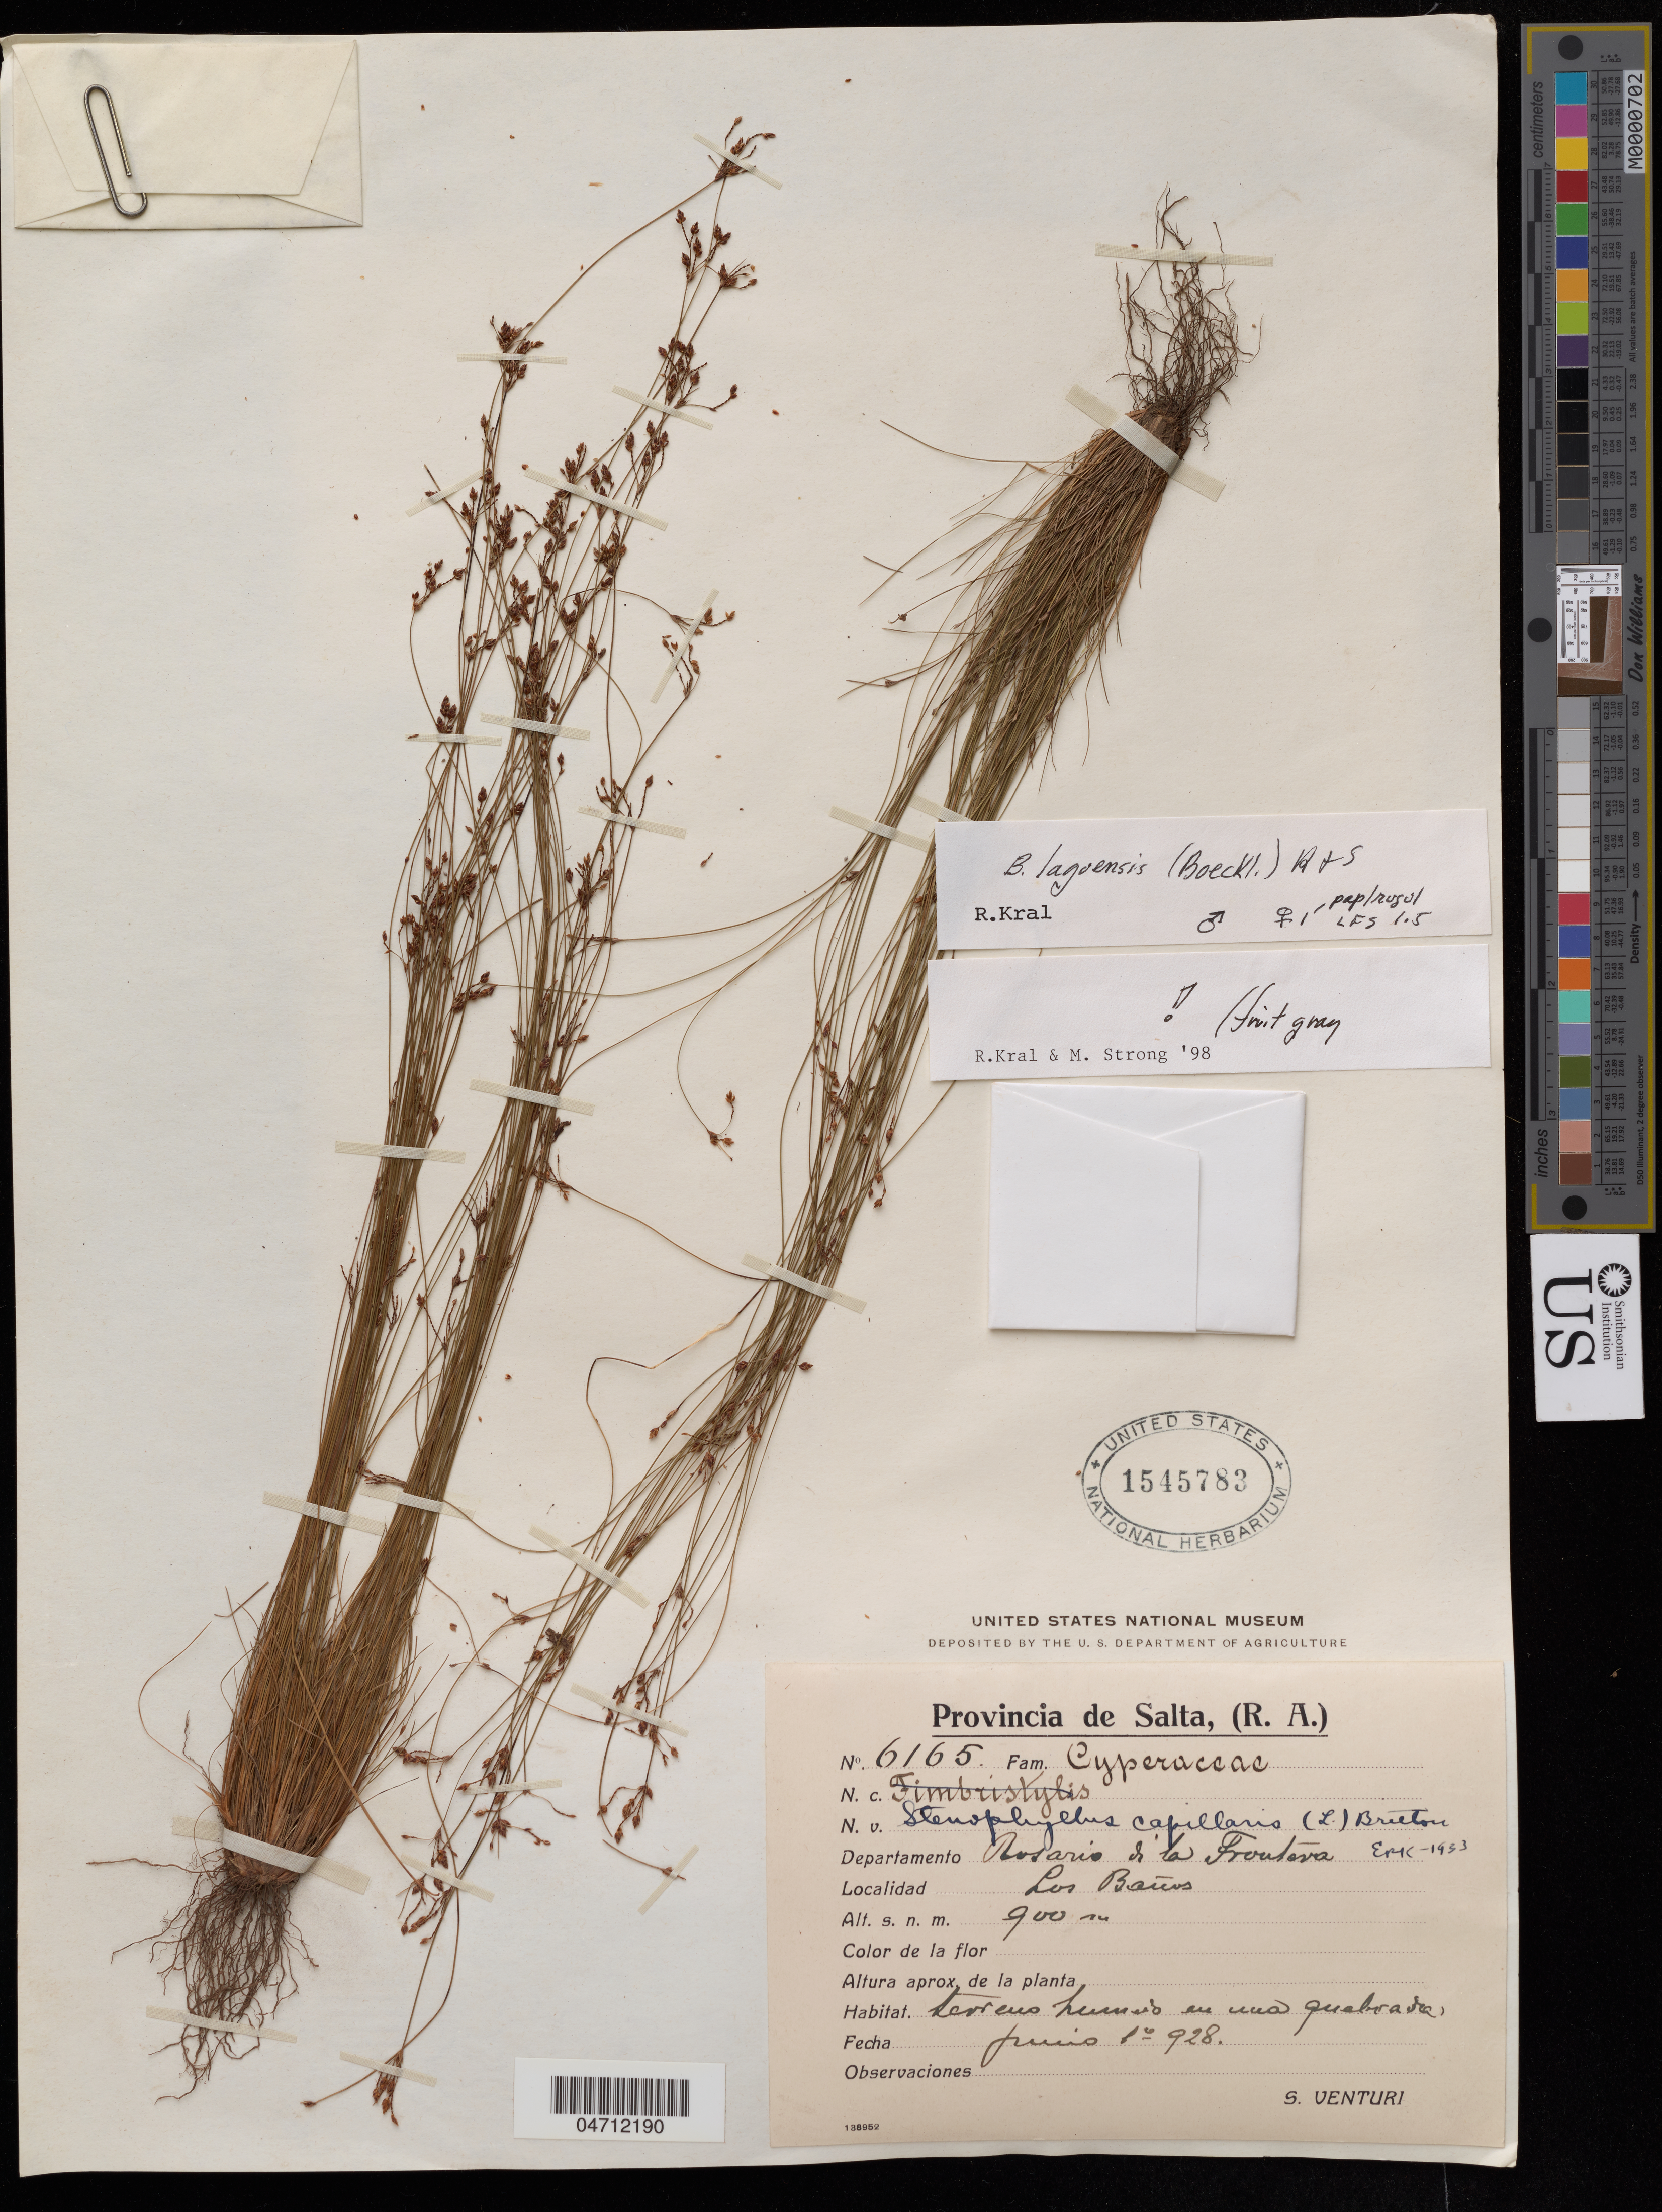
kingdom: Plantae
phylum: Tracheophyta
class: Liliopsida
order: Poales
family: Cyperaceae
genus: Bulbostylis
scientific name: Bulbostylis lagoensis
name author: (Boeckeler) Prata & M. G. López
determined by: Kral, Robert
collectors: S. Venturi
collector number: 6165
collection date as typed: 10 Jun 1928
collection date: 1928-06-10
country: Argentina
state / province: Salta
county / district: Rosario de La Frontera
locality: Los Banos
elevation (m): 1000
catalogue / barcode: US 1545783